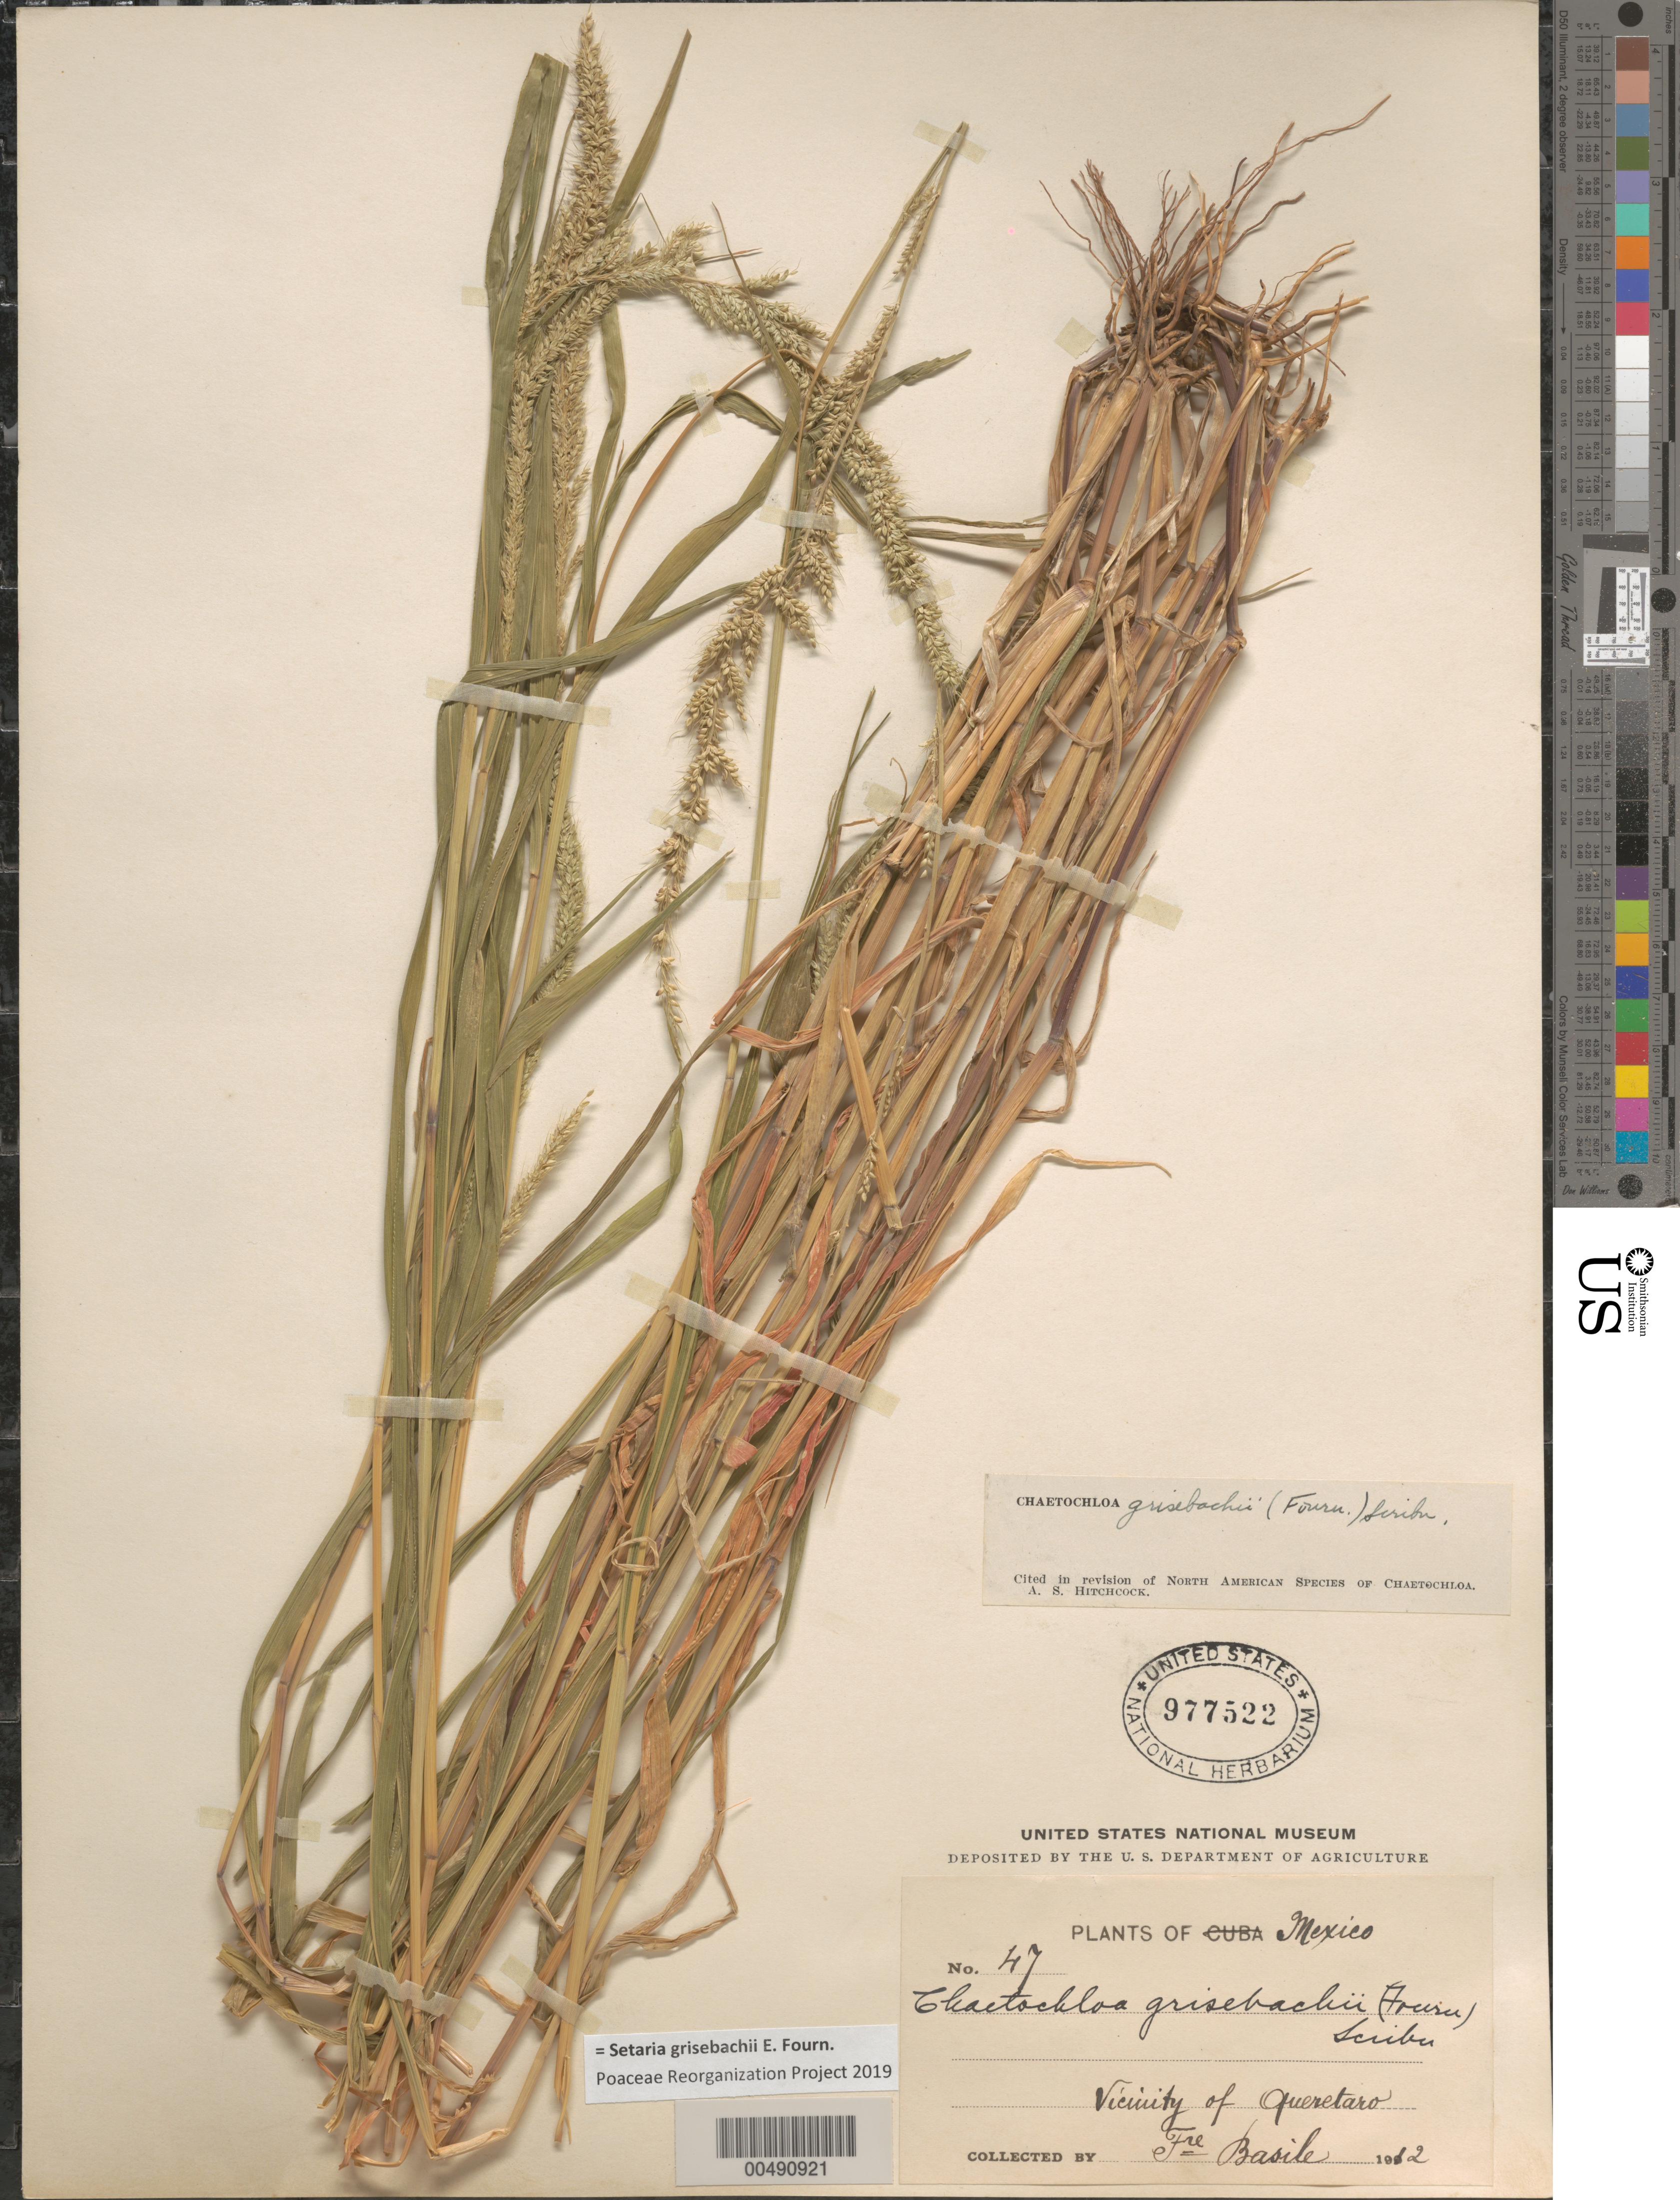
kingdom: Plantae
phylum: Tracheophyta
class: Liliopsida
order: Poales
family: Poaceae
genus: Setaria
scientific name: Setaria grisebachii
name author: E. Fourn.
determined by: Poaceae Reorganization Project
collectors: Bro. Basile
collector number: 47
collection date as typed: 1912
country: Mexico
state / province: Querétaro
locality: Vicinity of Querétaro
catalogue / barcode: US 977522